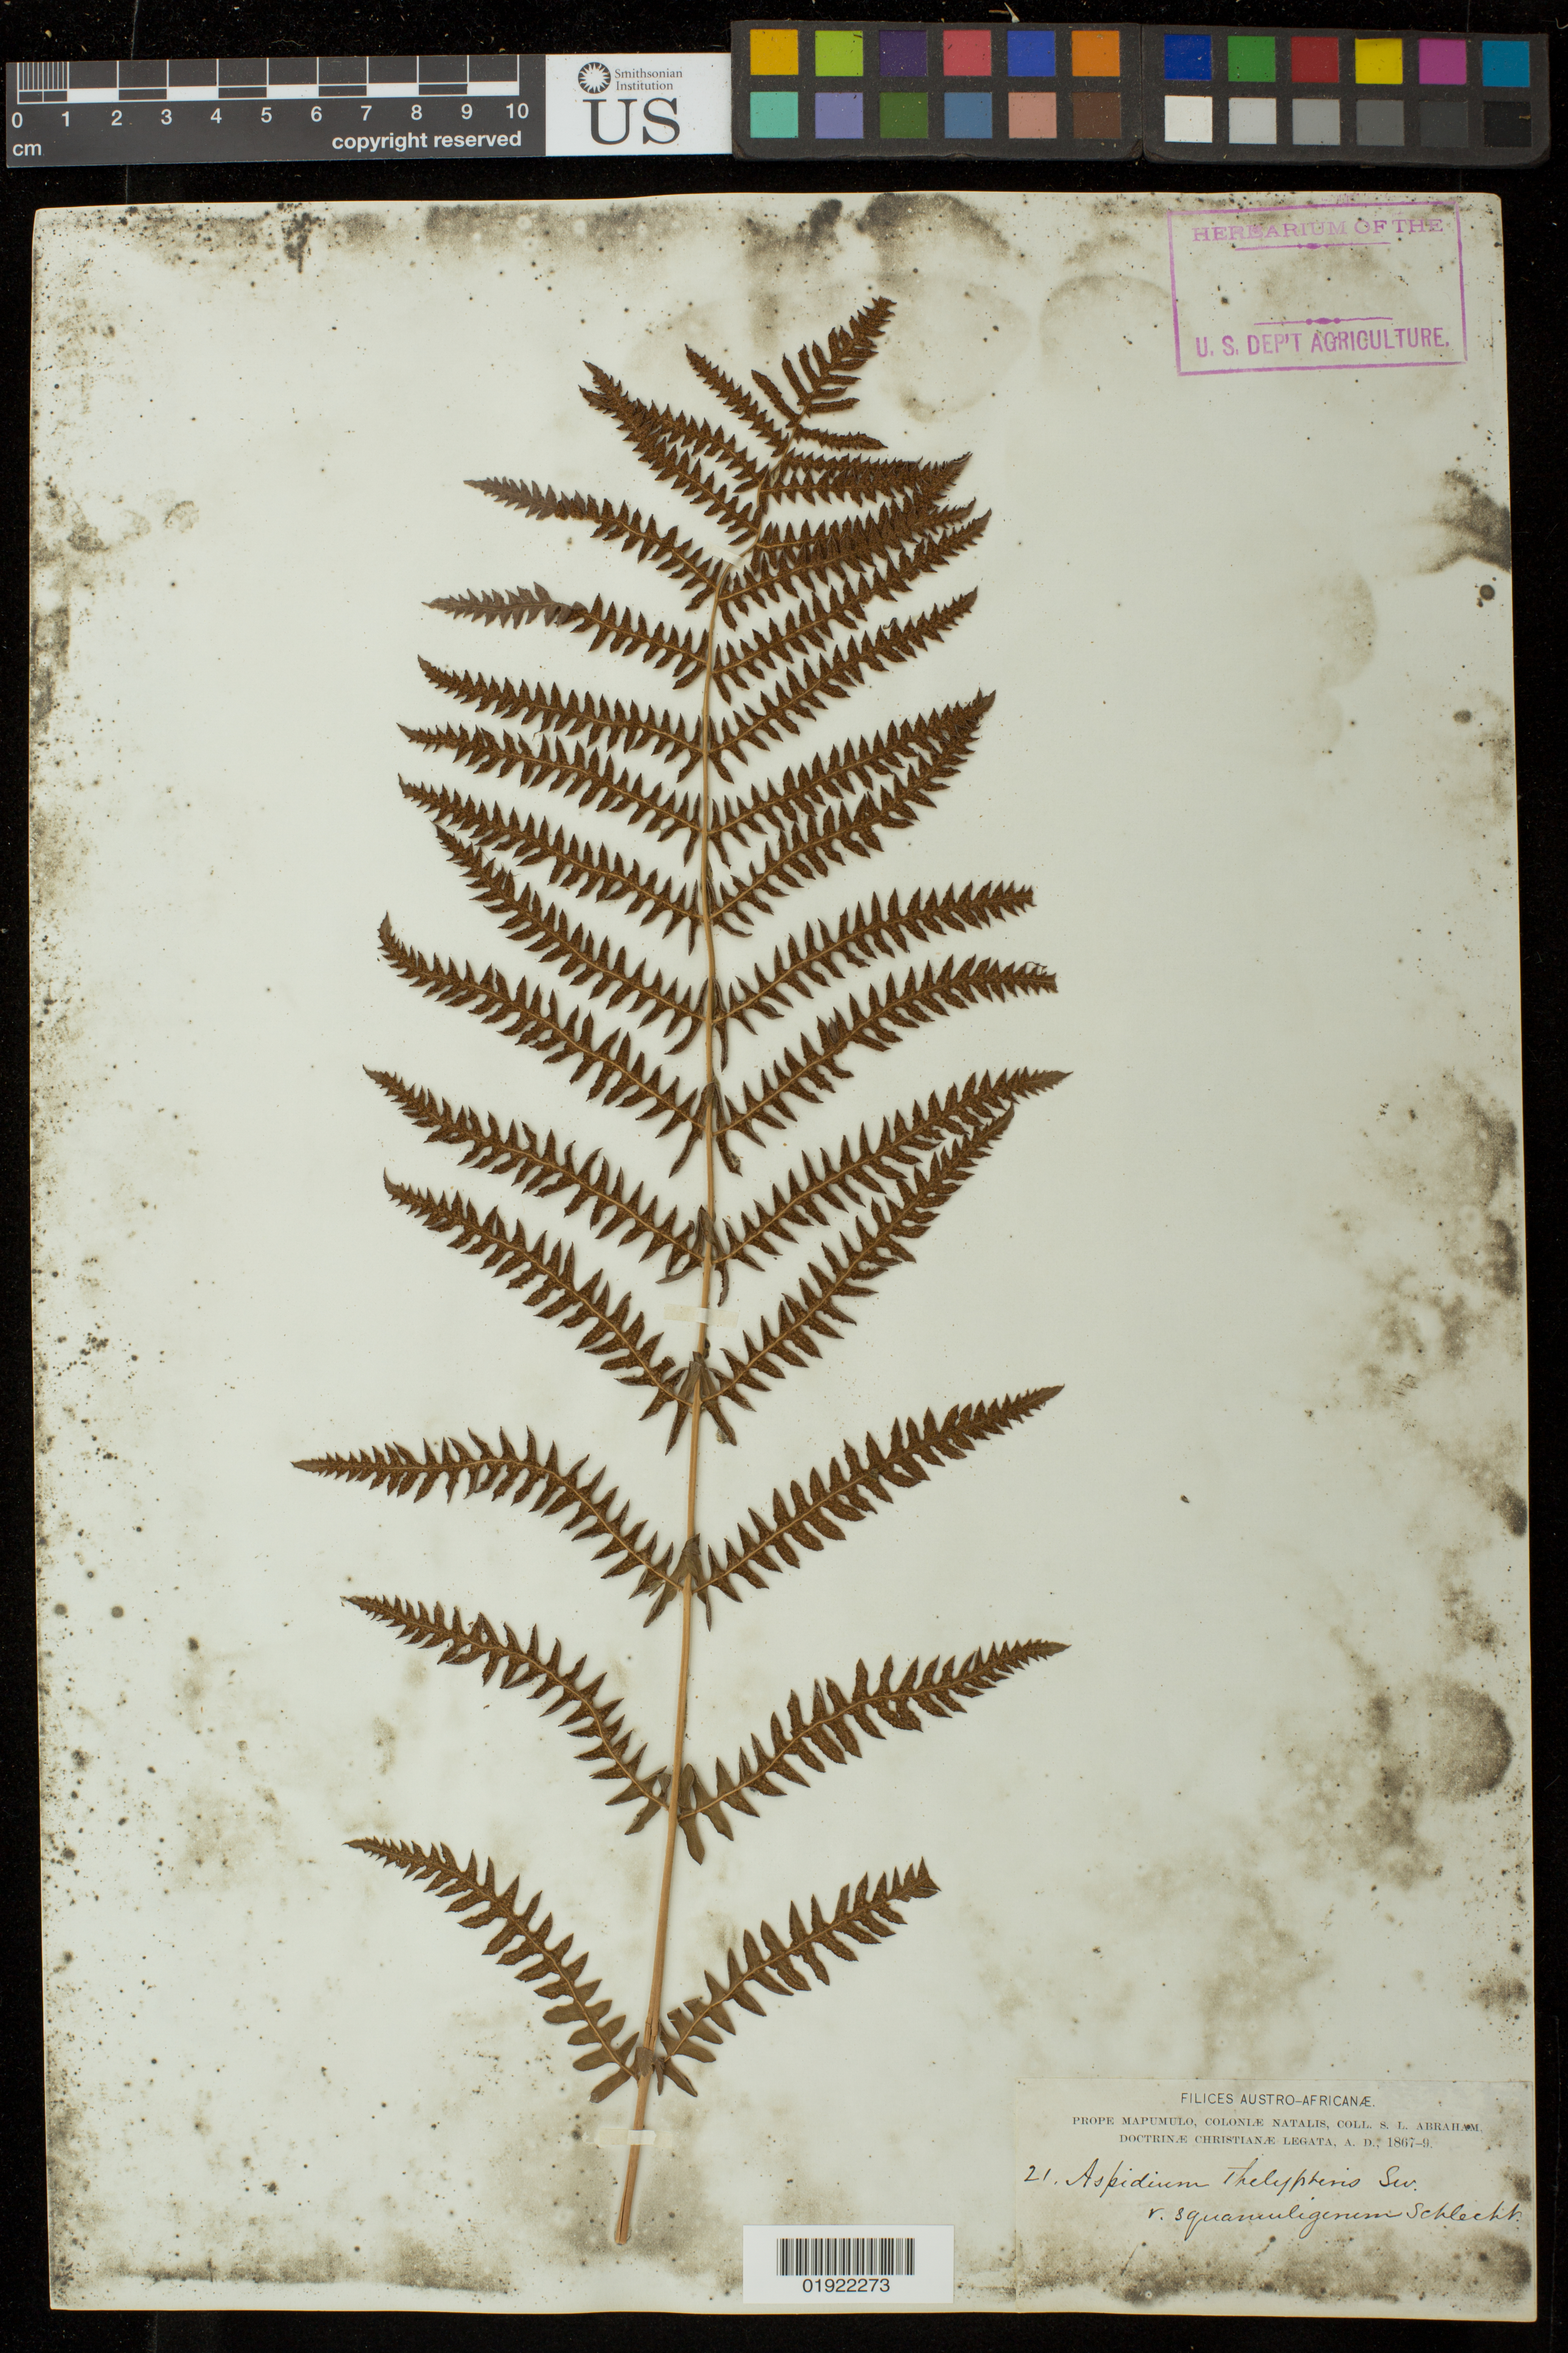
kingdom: Plantae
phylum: Tracheophyta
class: Polypodiopsida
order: Polypodiales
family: Thelypteridaceae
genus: Thelypteris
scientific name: Thelypteris confluens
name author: (Thunb.) C.V. Morton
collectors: S. Abraham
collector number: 21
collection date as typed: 1867-9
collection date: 1867/1869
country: South Africa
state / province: Limpopo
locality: Prope Mapumulo, Cononiae Natalis